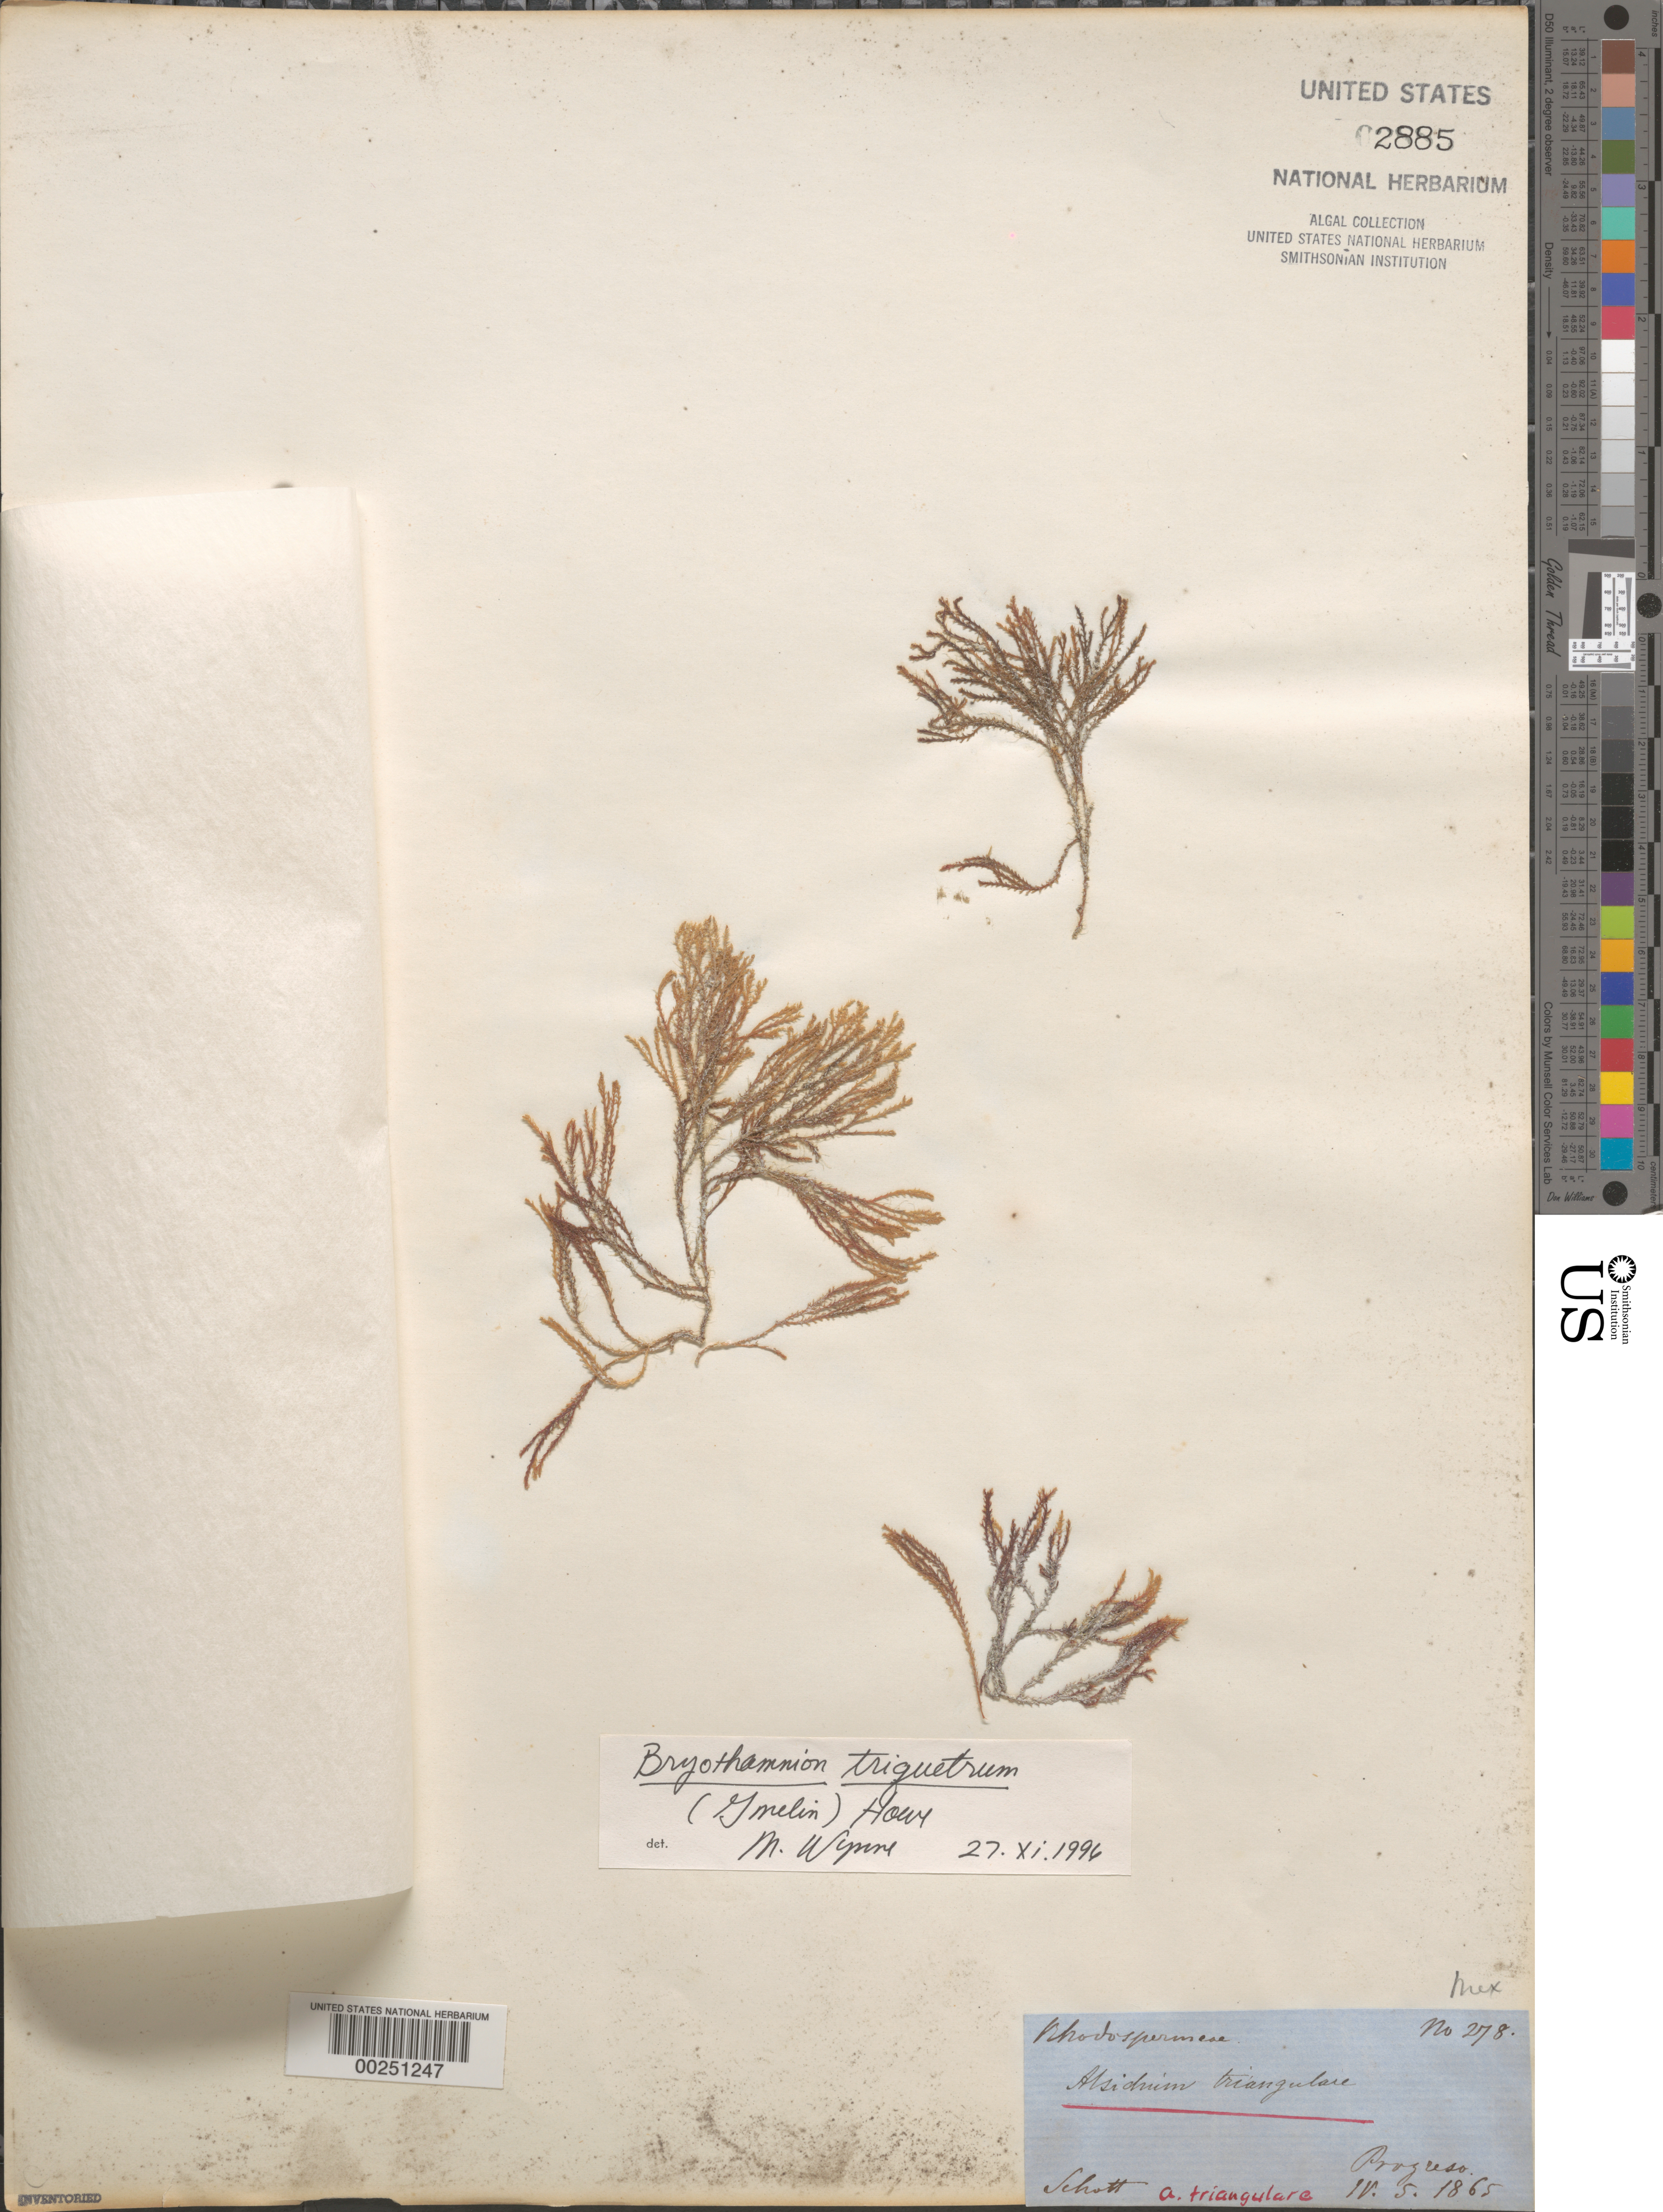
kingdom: Plantae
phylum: Rhodophyta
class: Florideophyceae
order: Ceramiales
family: Rhodomelaceae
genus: Alsidium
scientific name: Alsidium triquetrum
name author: (S.G. Gmel.) Trevis.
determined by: Algae name updating Project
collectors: A. C. V. Schott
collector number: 278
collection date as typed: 05 Apr 1865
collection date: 1865-04-05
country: Mexico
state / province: Yucatan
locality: Progreso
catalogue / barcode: US 2885